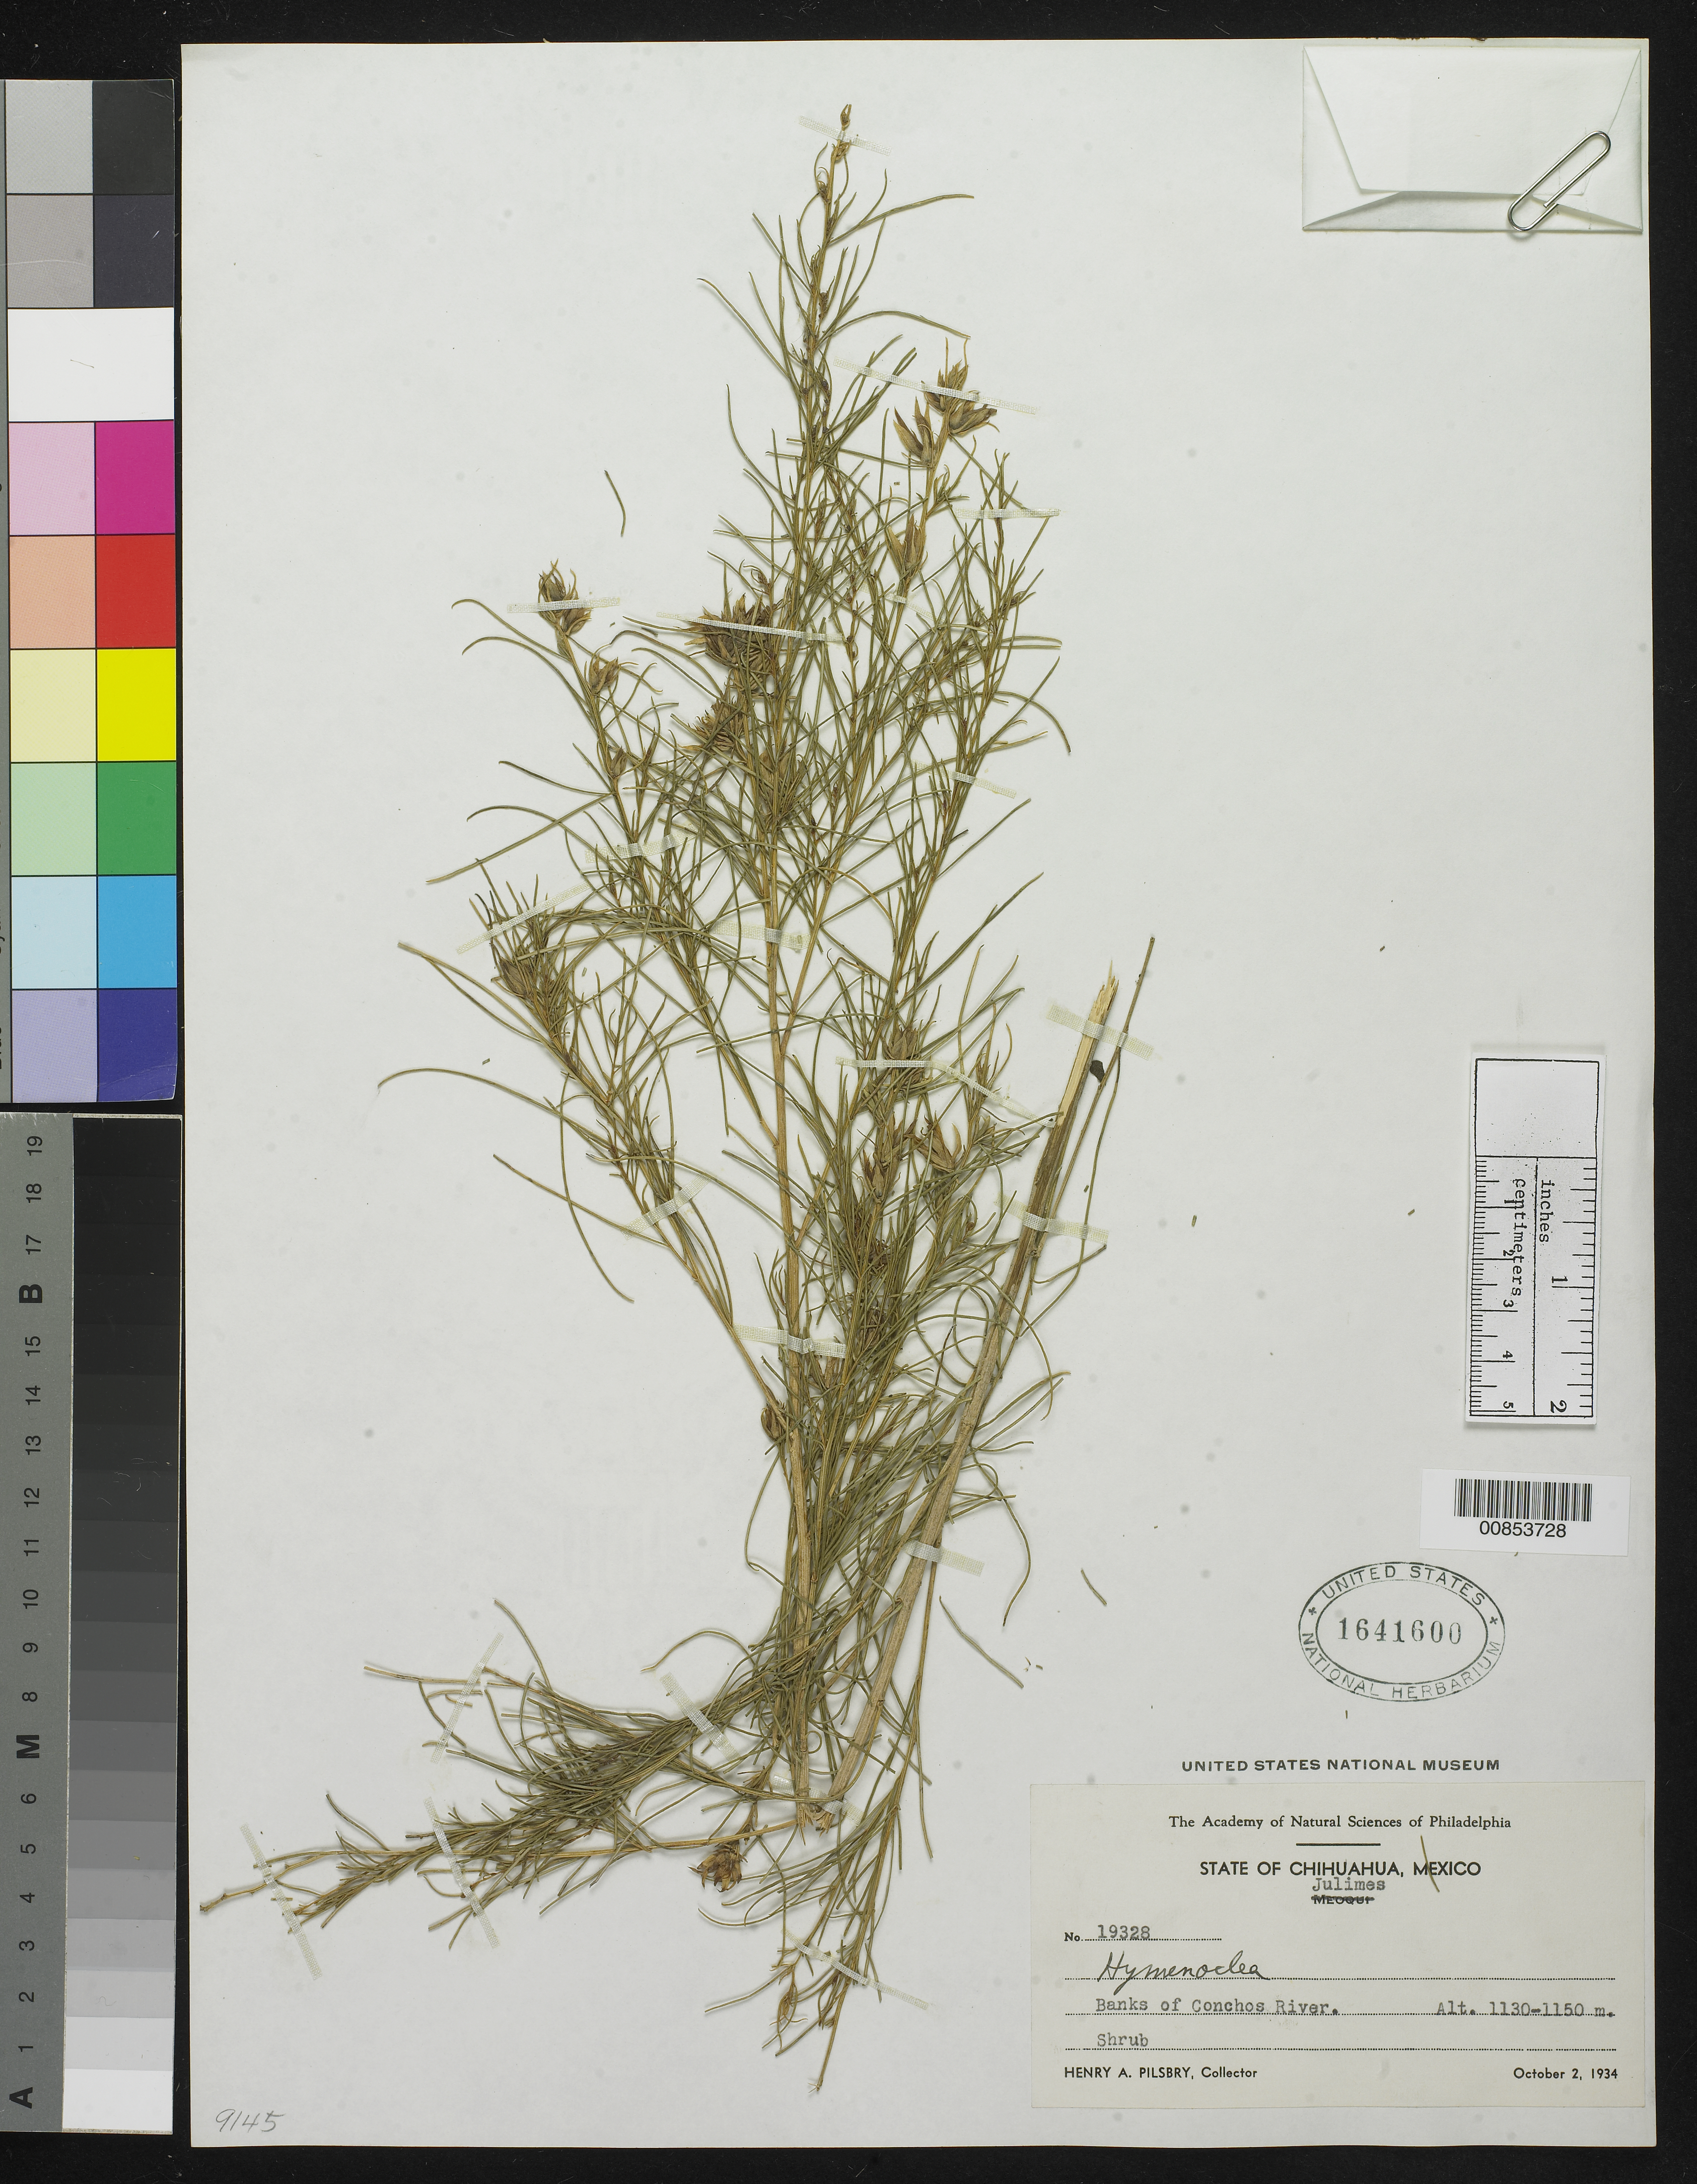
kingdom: Plantae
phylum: Tracheophyta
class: Magnoliopsida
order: Asterales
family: Asteraceae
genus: Hymenoclea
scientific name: Hymenoclea sp.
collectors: H. Pilsbry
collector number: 19328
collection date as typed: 02 Oct 1934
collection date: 1934-10-02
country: Mexico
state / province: Chihuahua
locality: Julimes. Banks of Conchos River.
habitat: Banks of river.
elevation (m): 1150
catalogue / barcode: US 1641600